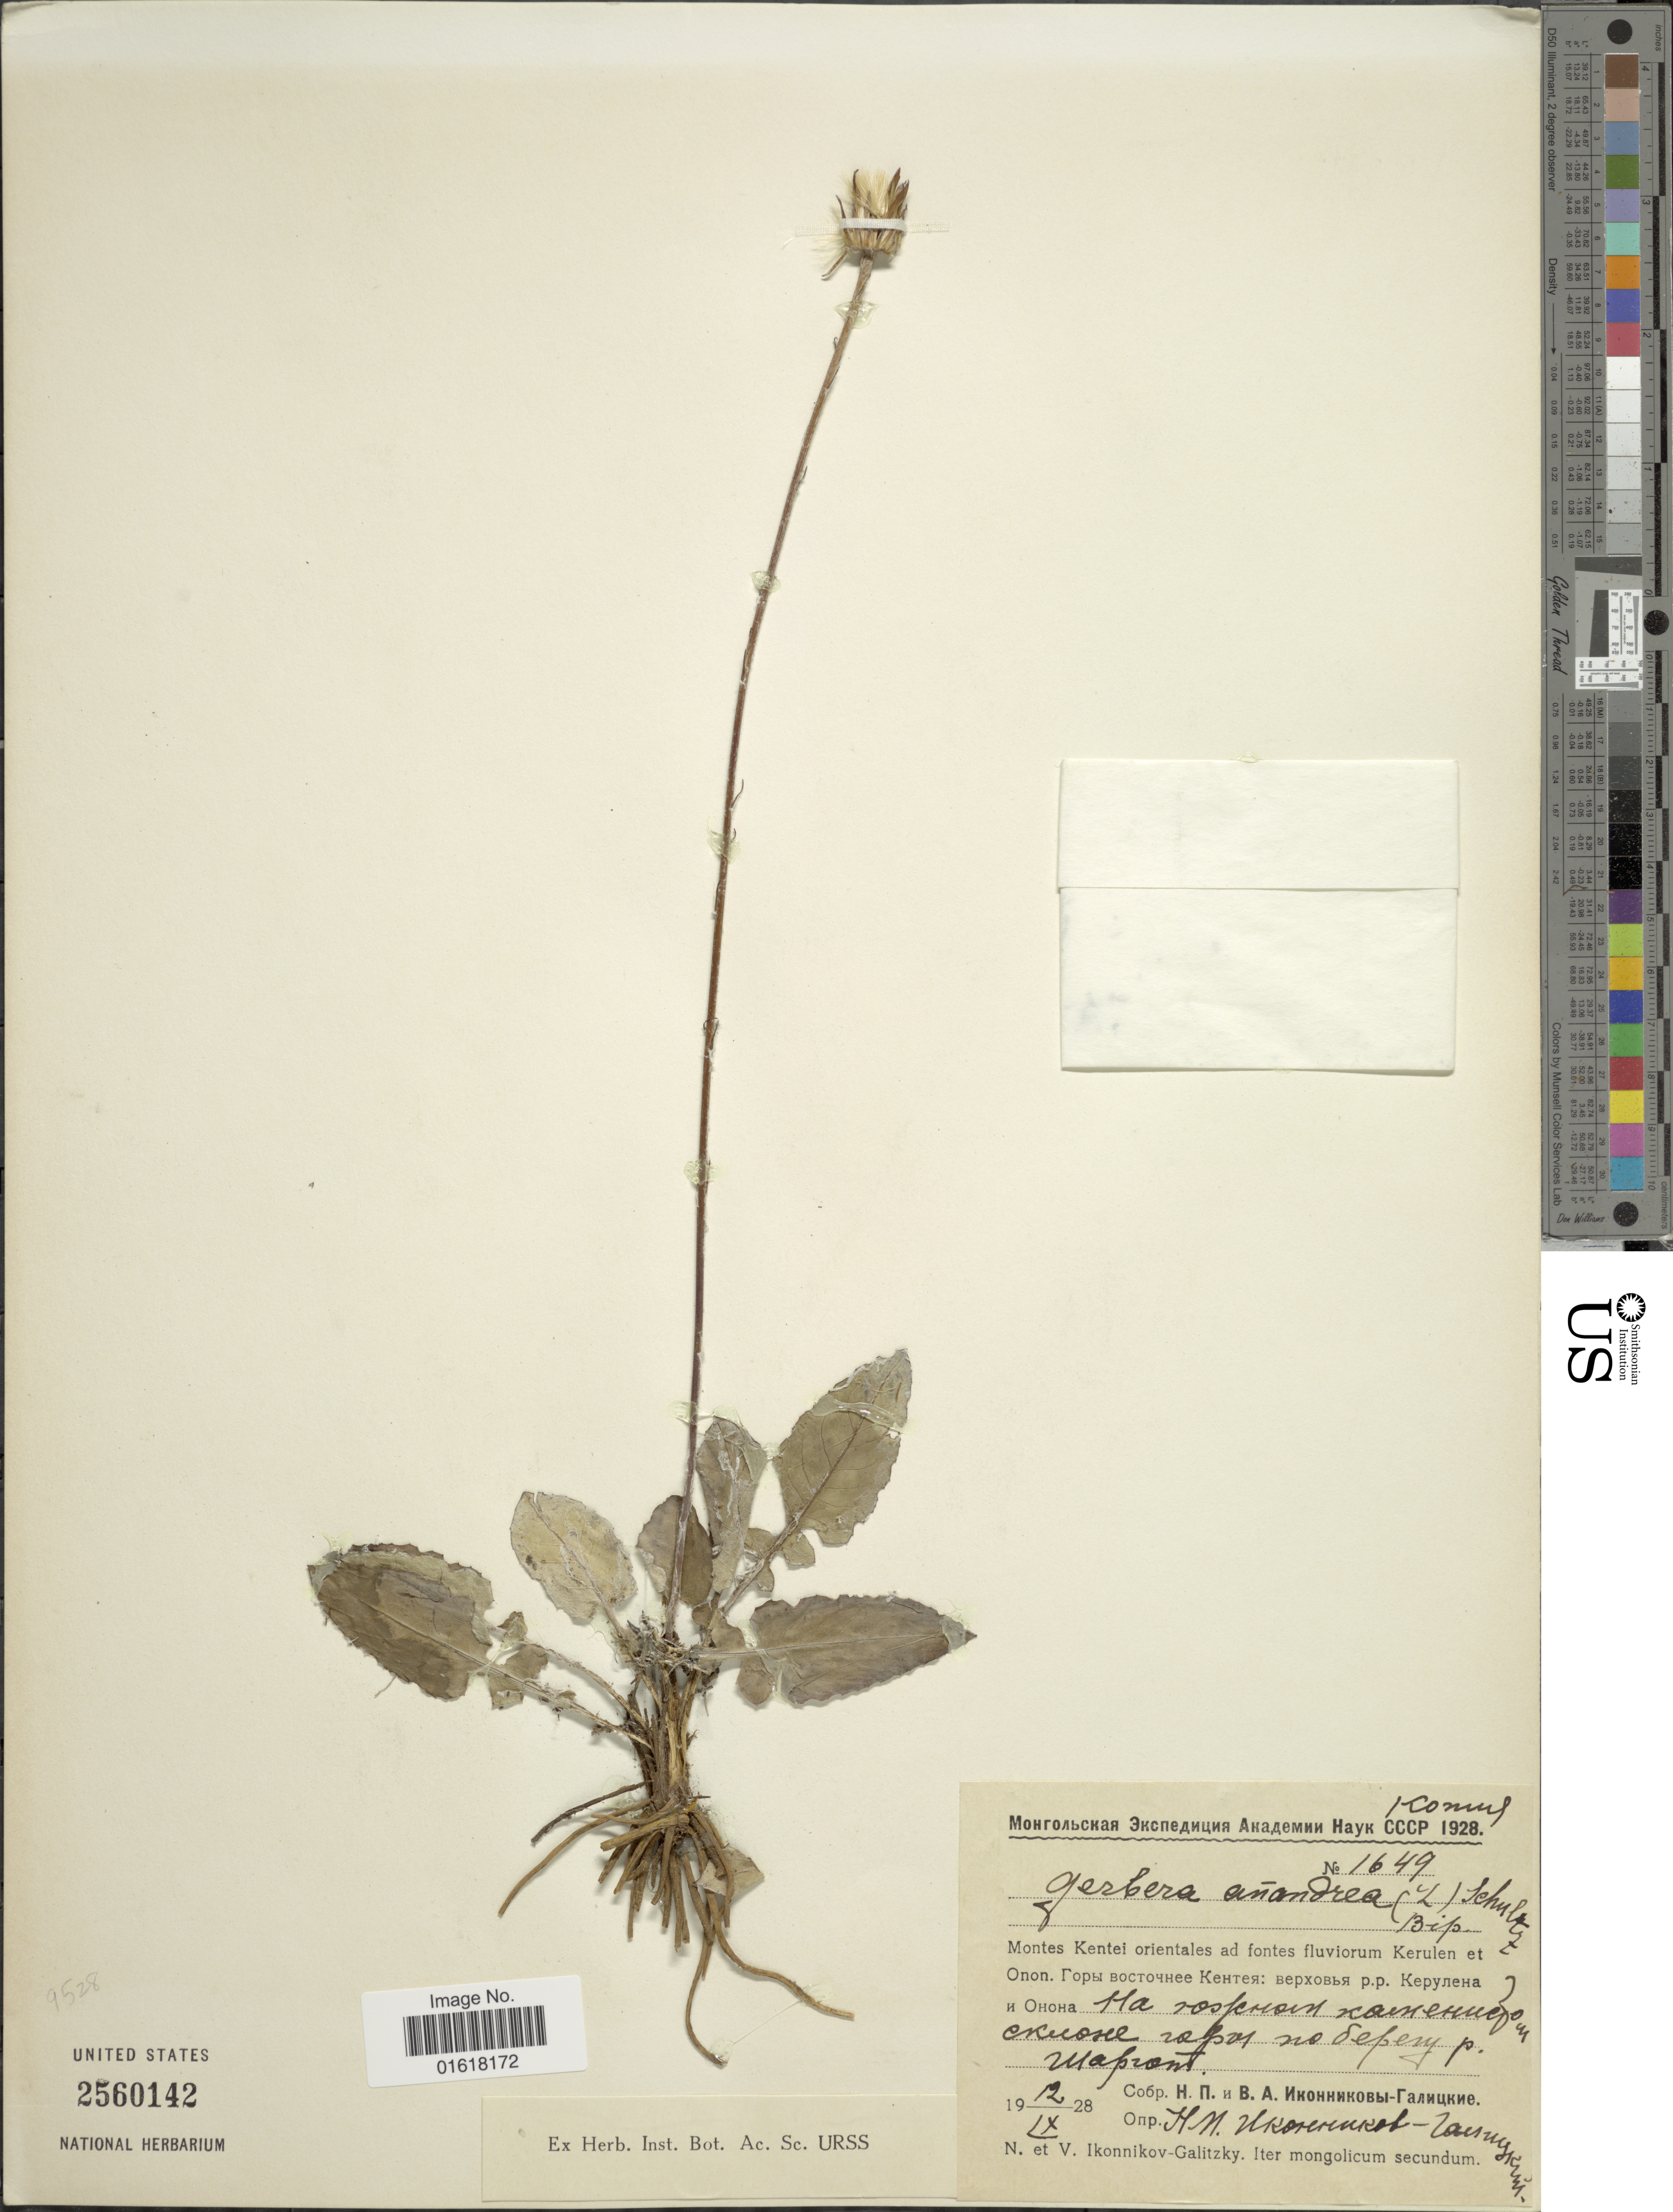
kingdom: Plantae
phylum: Tracheophyta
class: Magnoliopsida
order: Asterales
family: Asteraceae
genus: Leibnitzia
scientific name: Leibnitzia anandria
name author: (L.) Nakai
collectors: N. P. Ikonnikov-Galitzky & N. P. Ikonnikov-Galitzky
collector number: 1649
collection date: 1928-09-12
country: China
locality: Montes Kentei orientales ad fontes fluviorum Kerulen et Onon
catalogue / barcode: US 2560142